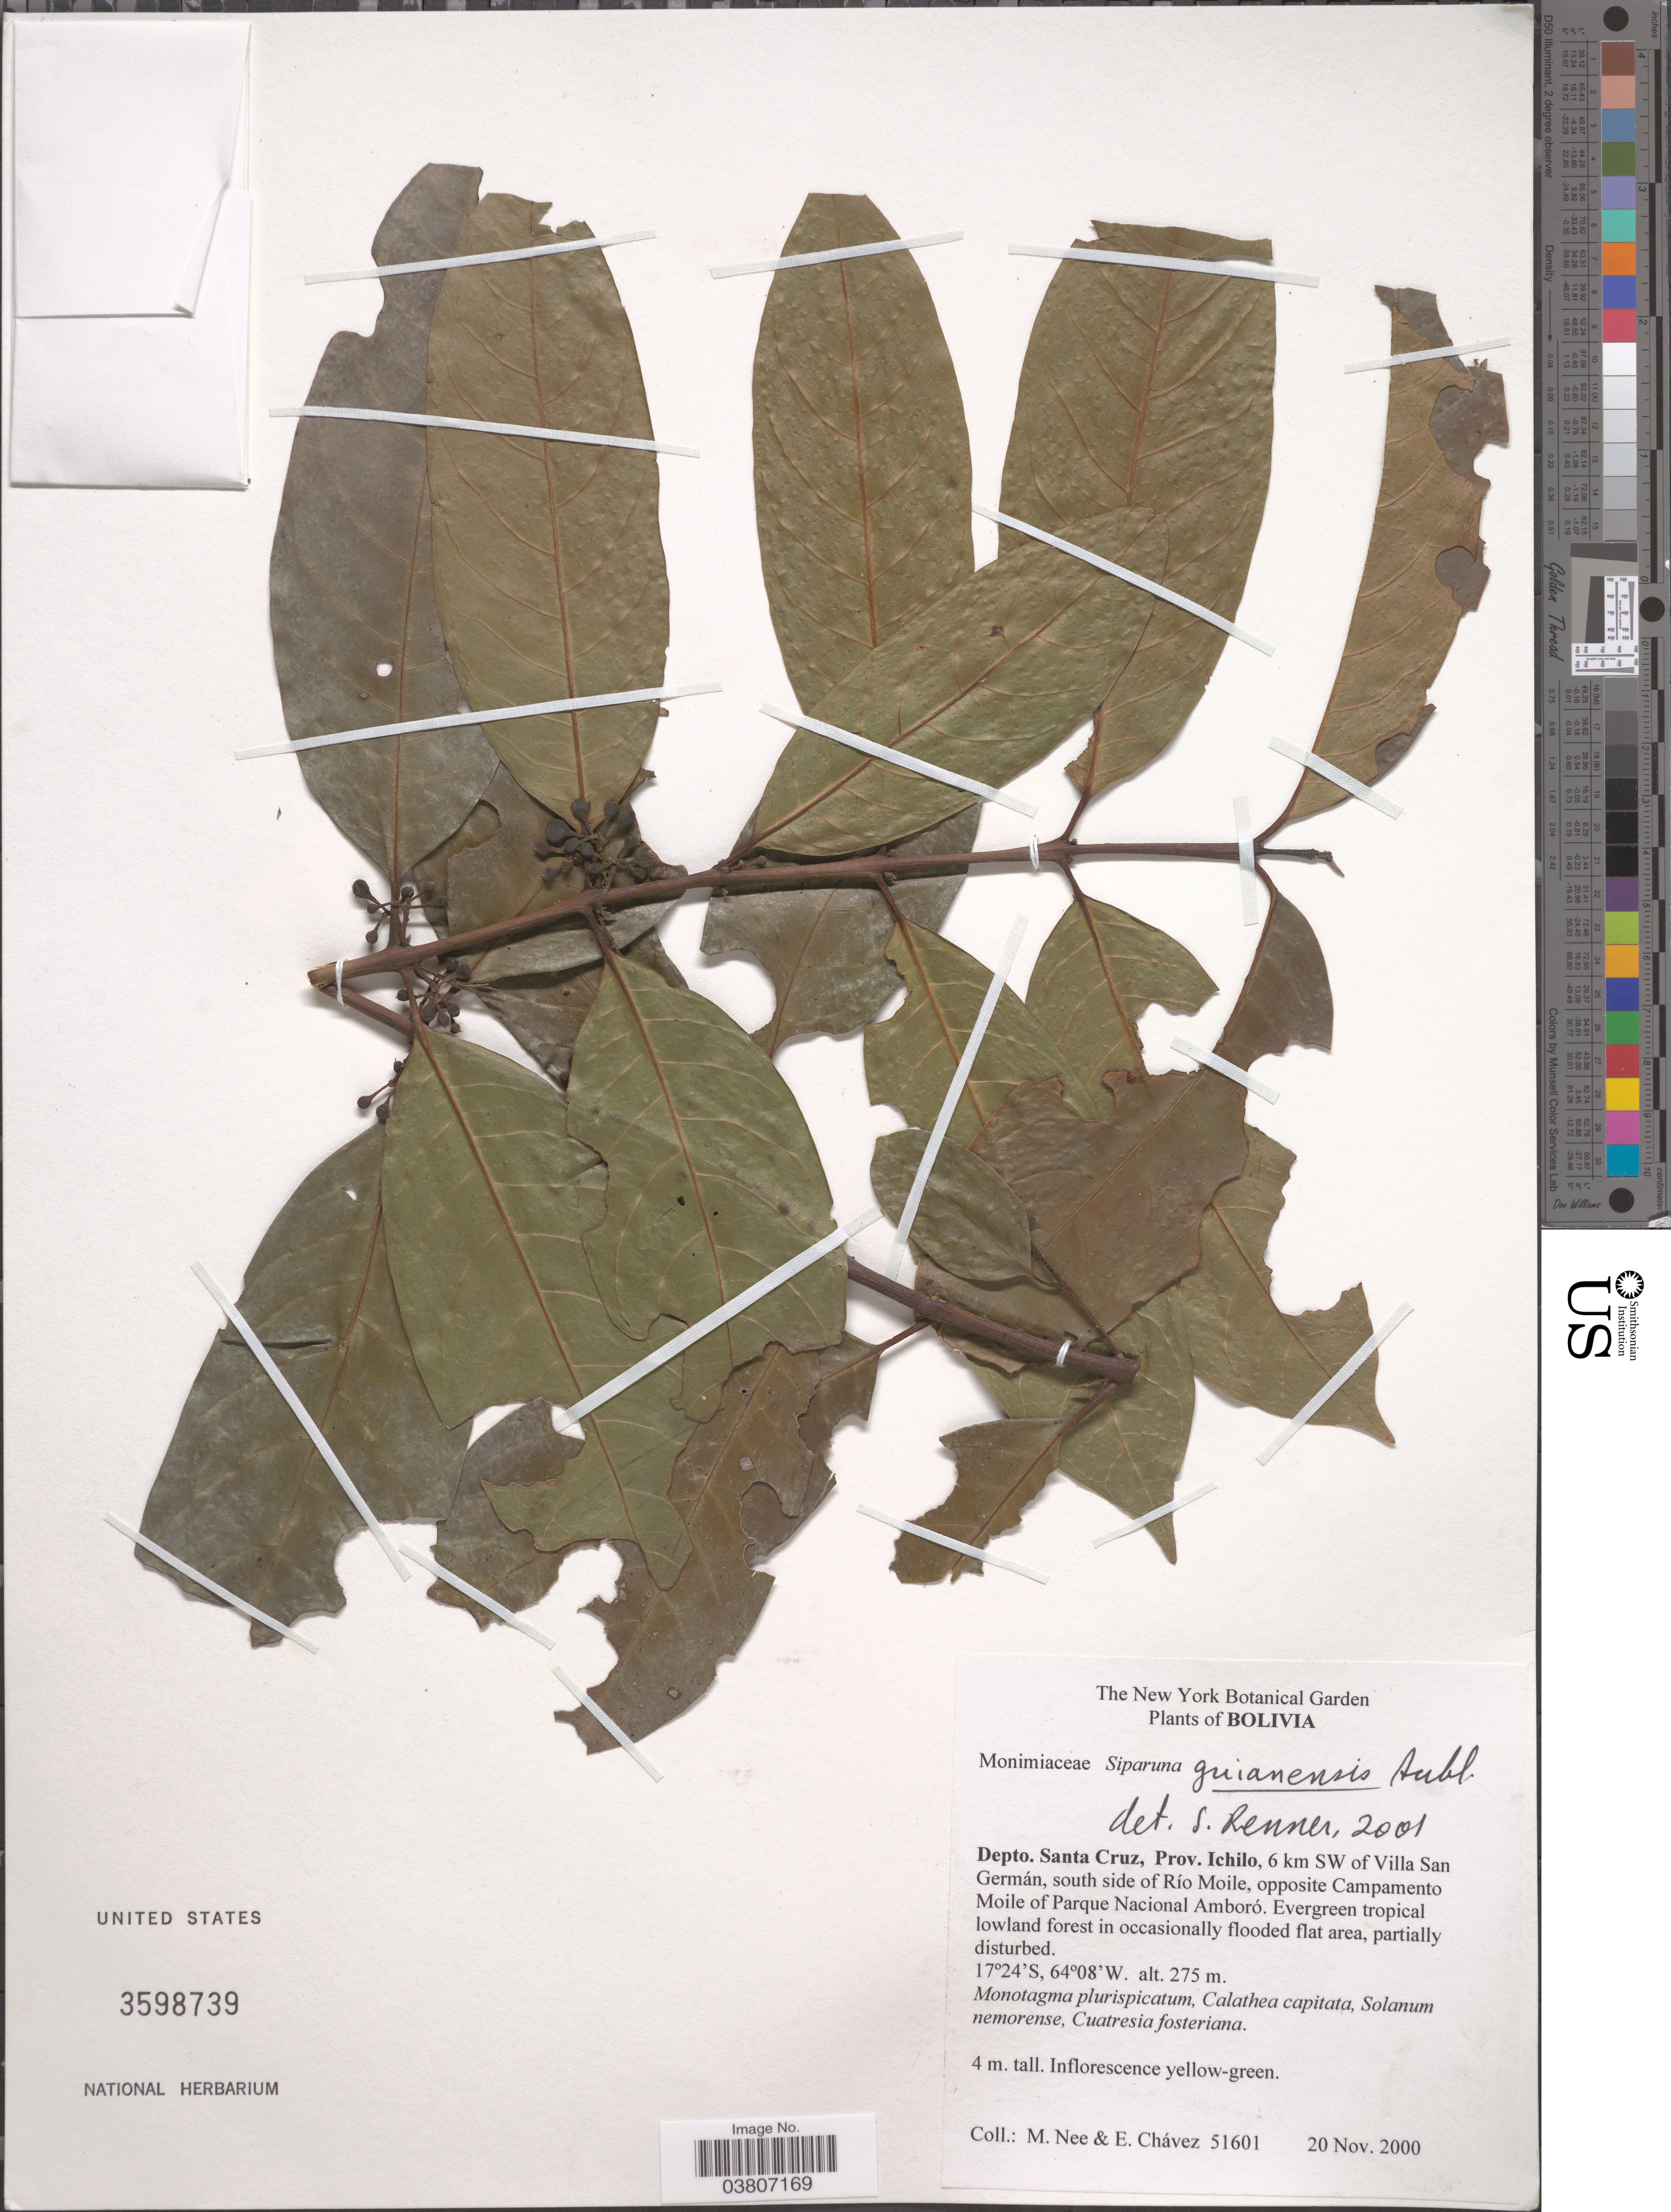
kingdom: Plantae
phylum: Tracheophyta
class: Magnoliopsida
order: Laurales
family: Siparunaceae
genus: Siparuna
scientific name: Siparuna guianensis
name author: Aubl.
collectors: M. Nee & E. Chávez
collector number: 51601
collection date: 2000-11-20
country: Bolivia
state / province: Santa Cruz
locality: Depto. Santa Cruz, Prov. Ichilo, 6 km SW of Villa San Germán, south side of Río Moile, opposite Campamento Moile of Parque Nacional Amboró.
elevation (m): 275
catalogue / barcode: US 3598739